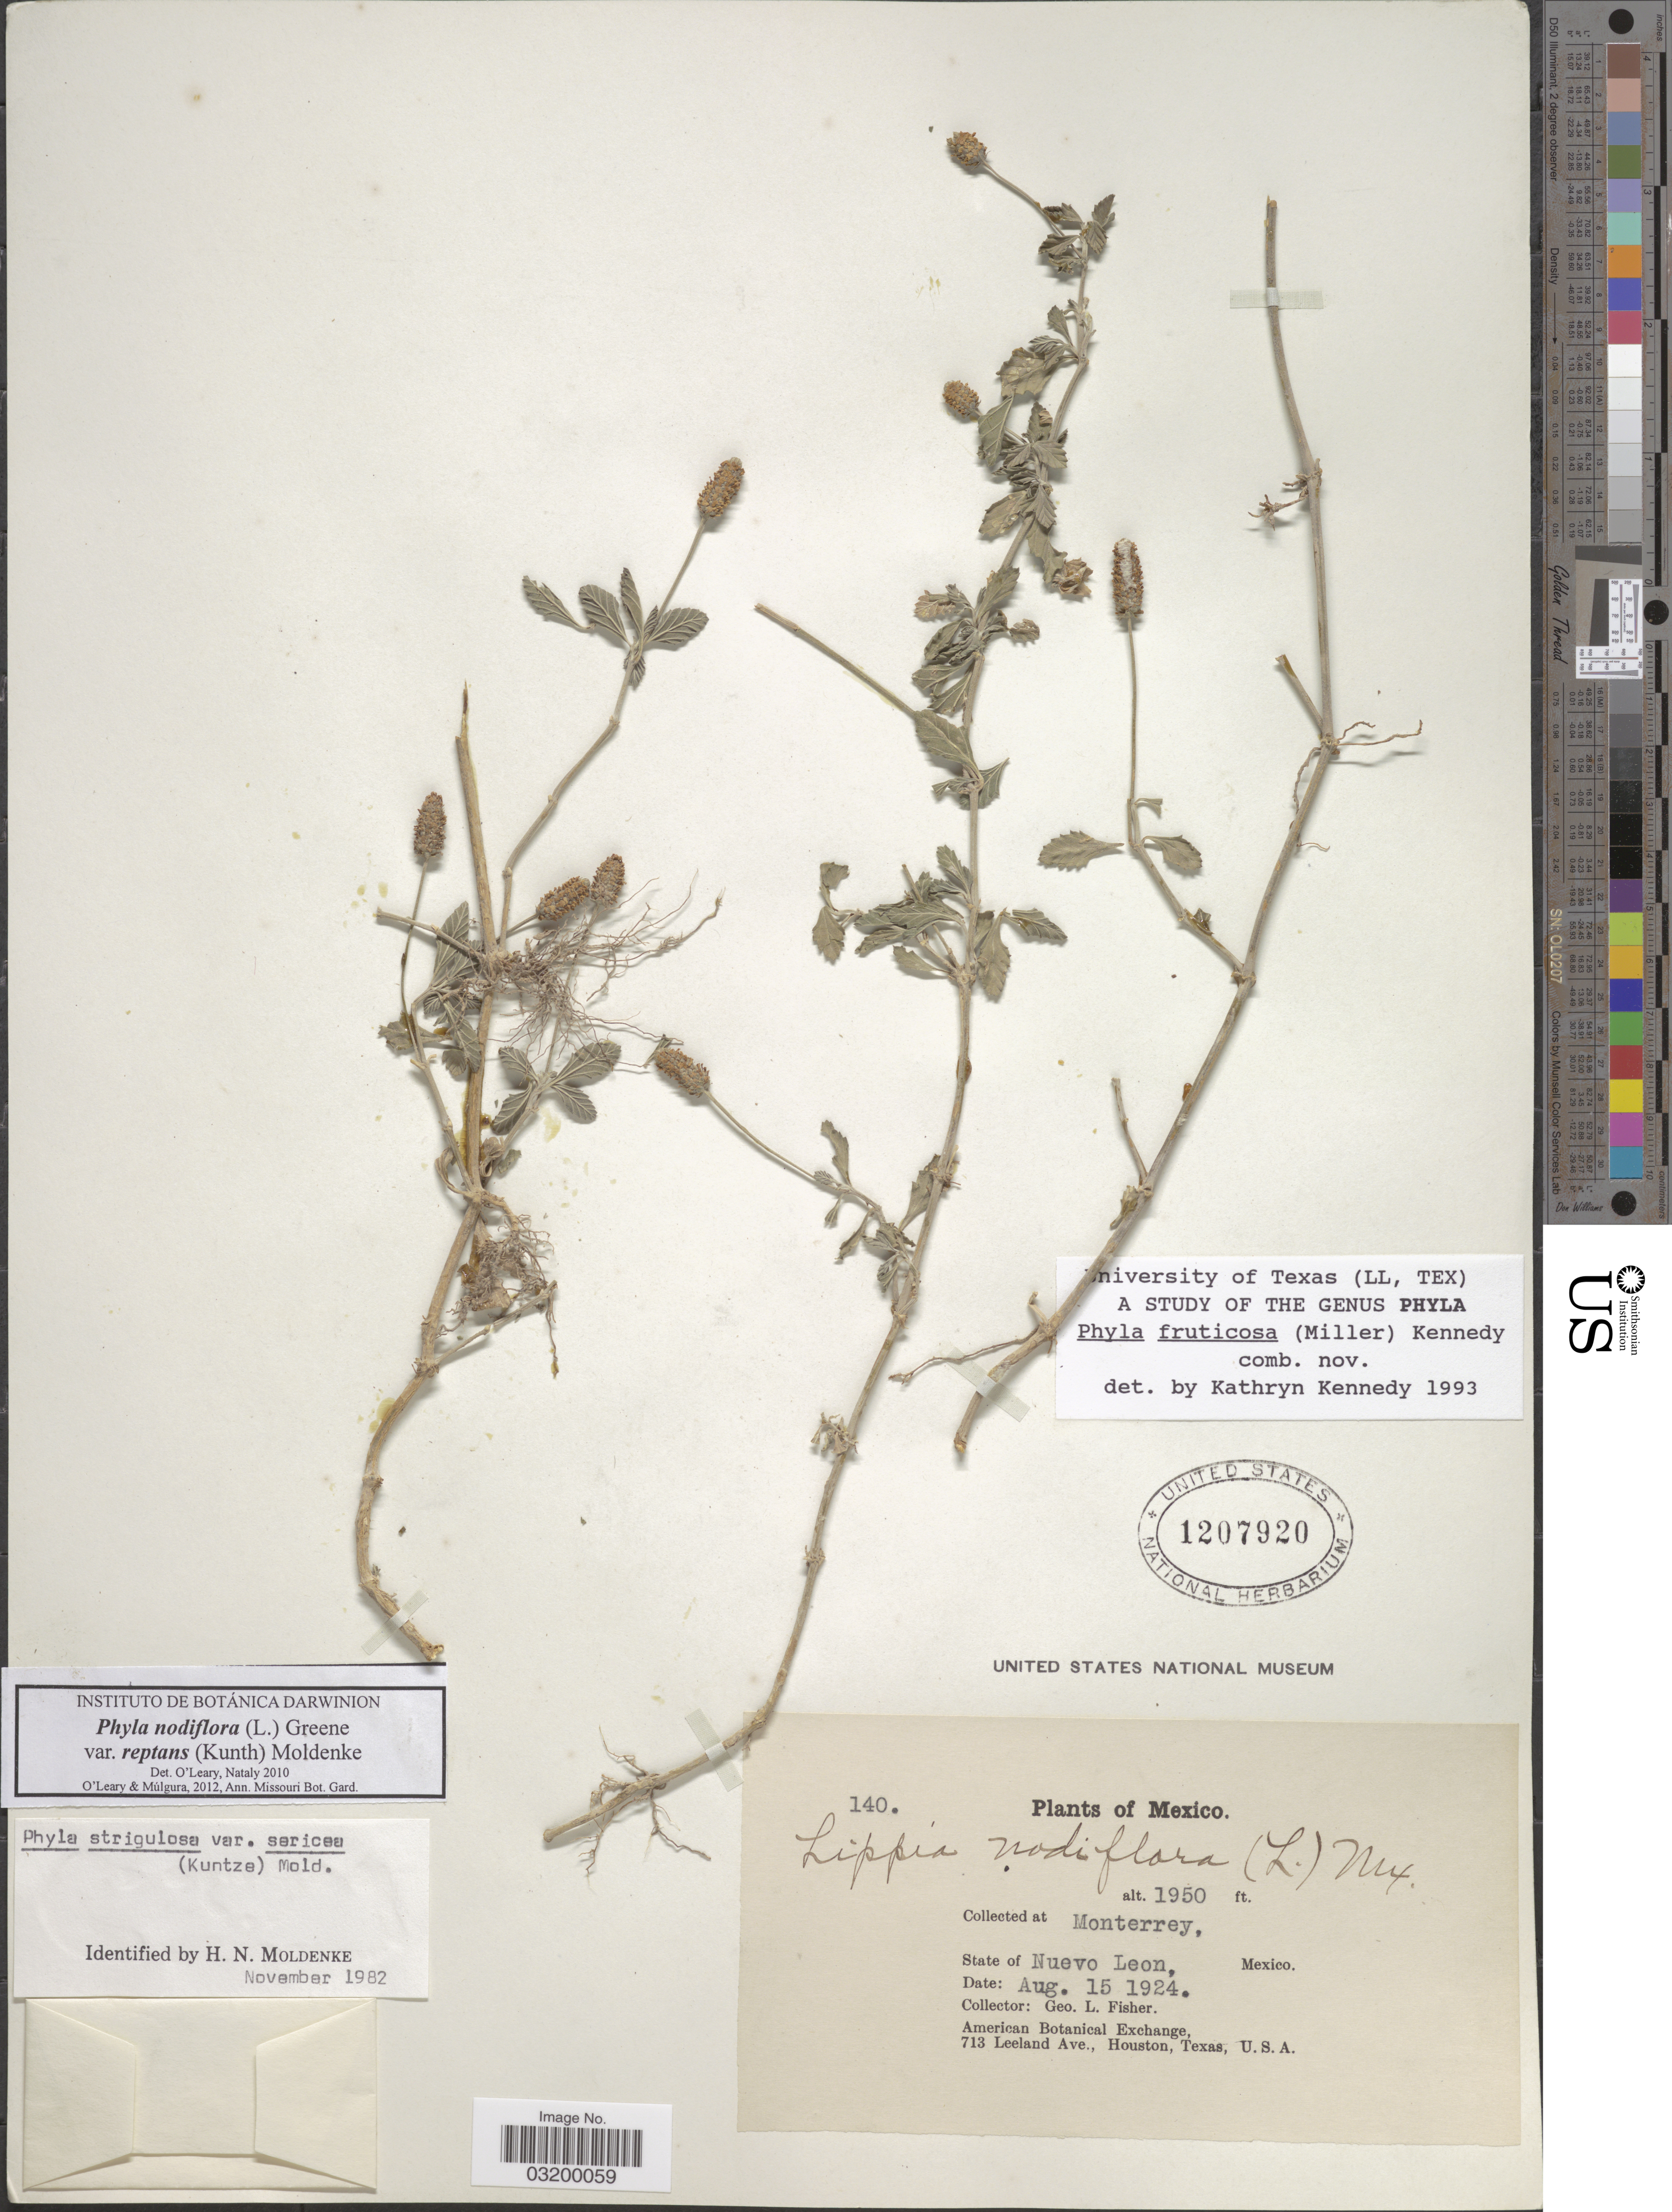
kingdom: Plantae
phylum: Tracheophyta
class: Magnoliopsida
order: Lamiales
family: Verbenaceae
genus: Phyla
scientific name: Phyla nodiflora var. reptans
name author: (Kunth) Moldenke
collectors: G. L. Fisher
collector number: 140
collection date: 1924-08-15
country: Mexico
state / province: Nuevo León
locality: Monterrey.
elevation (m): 594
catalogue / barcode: US 1207920